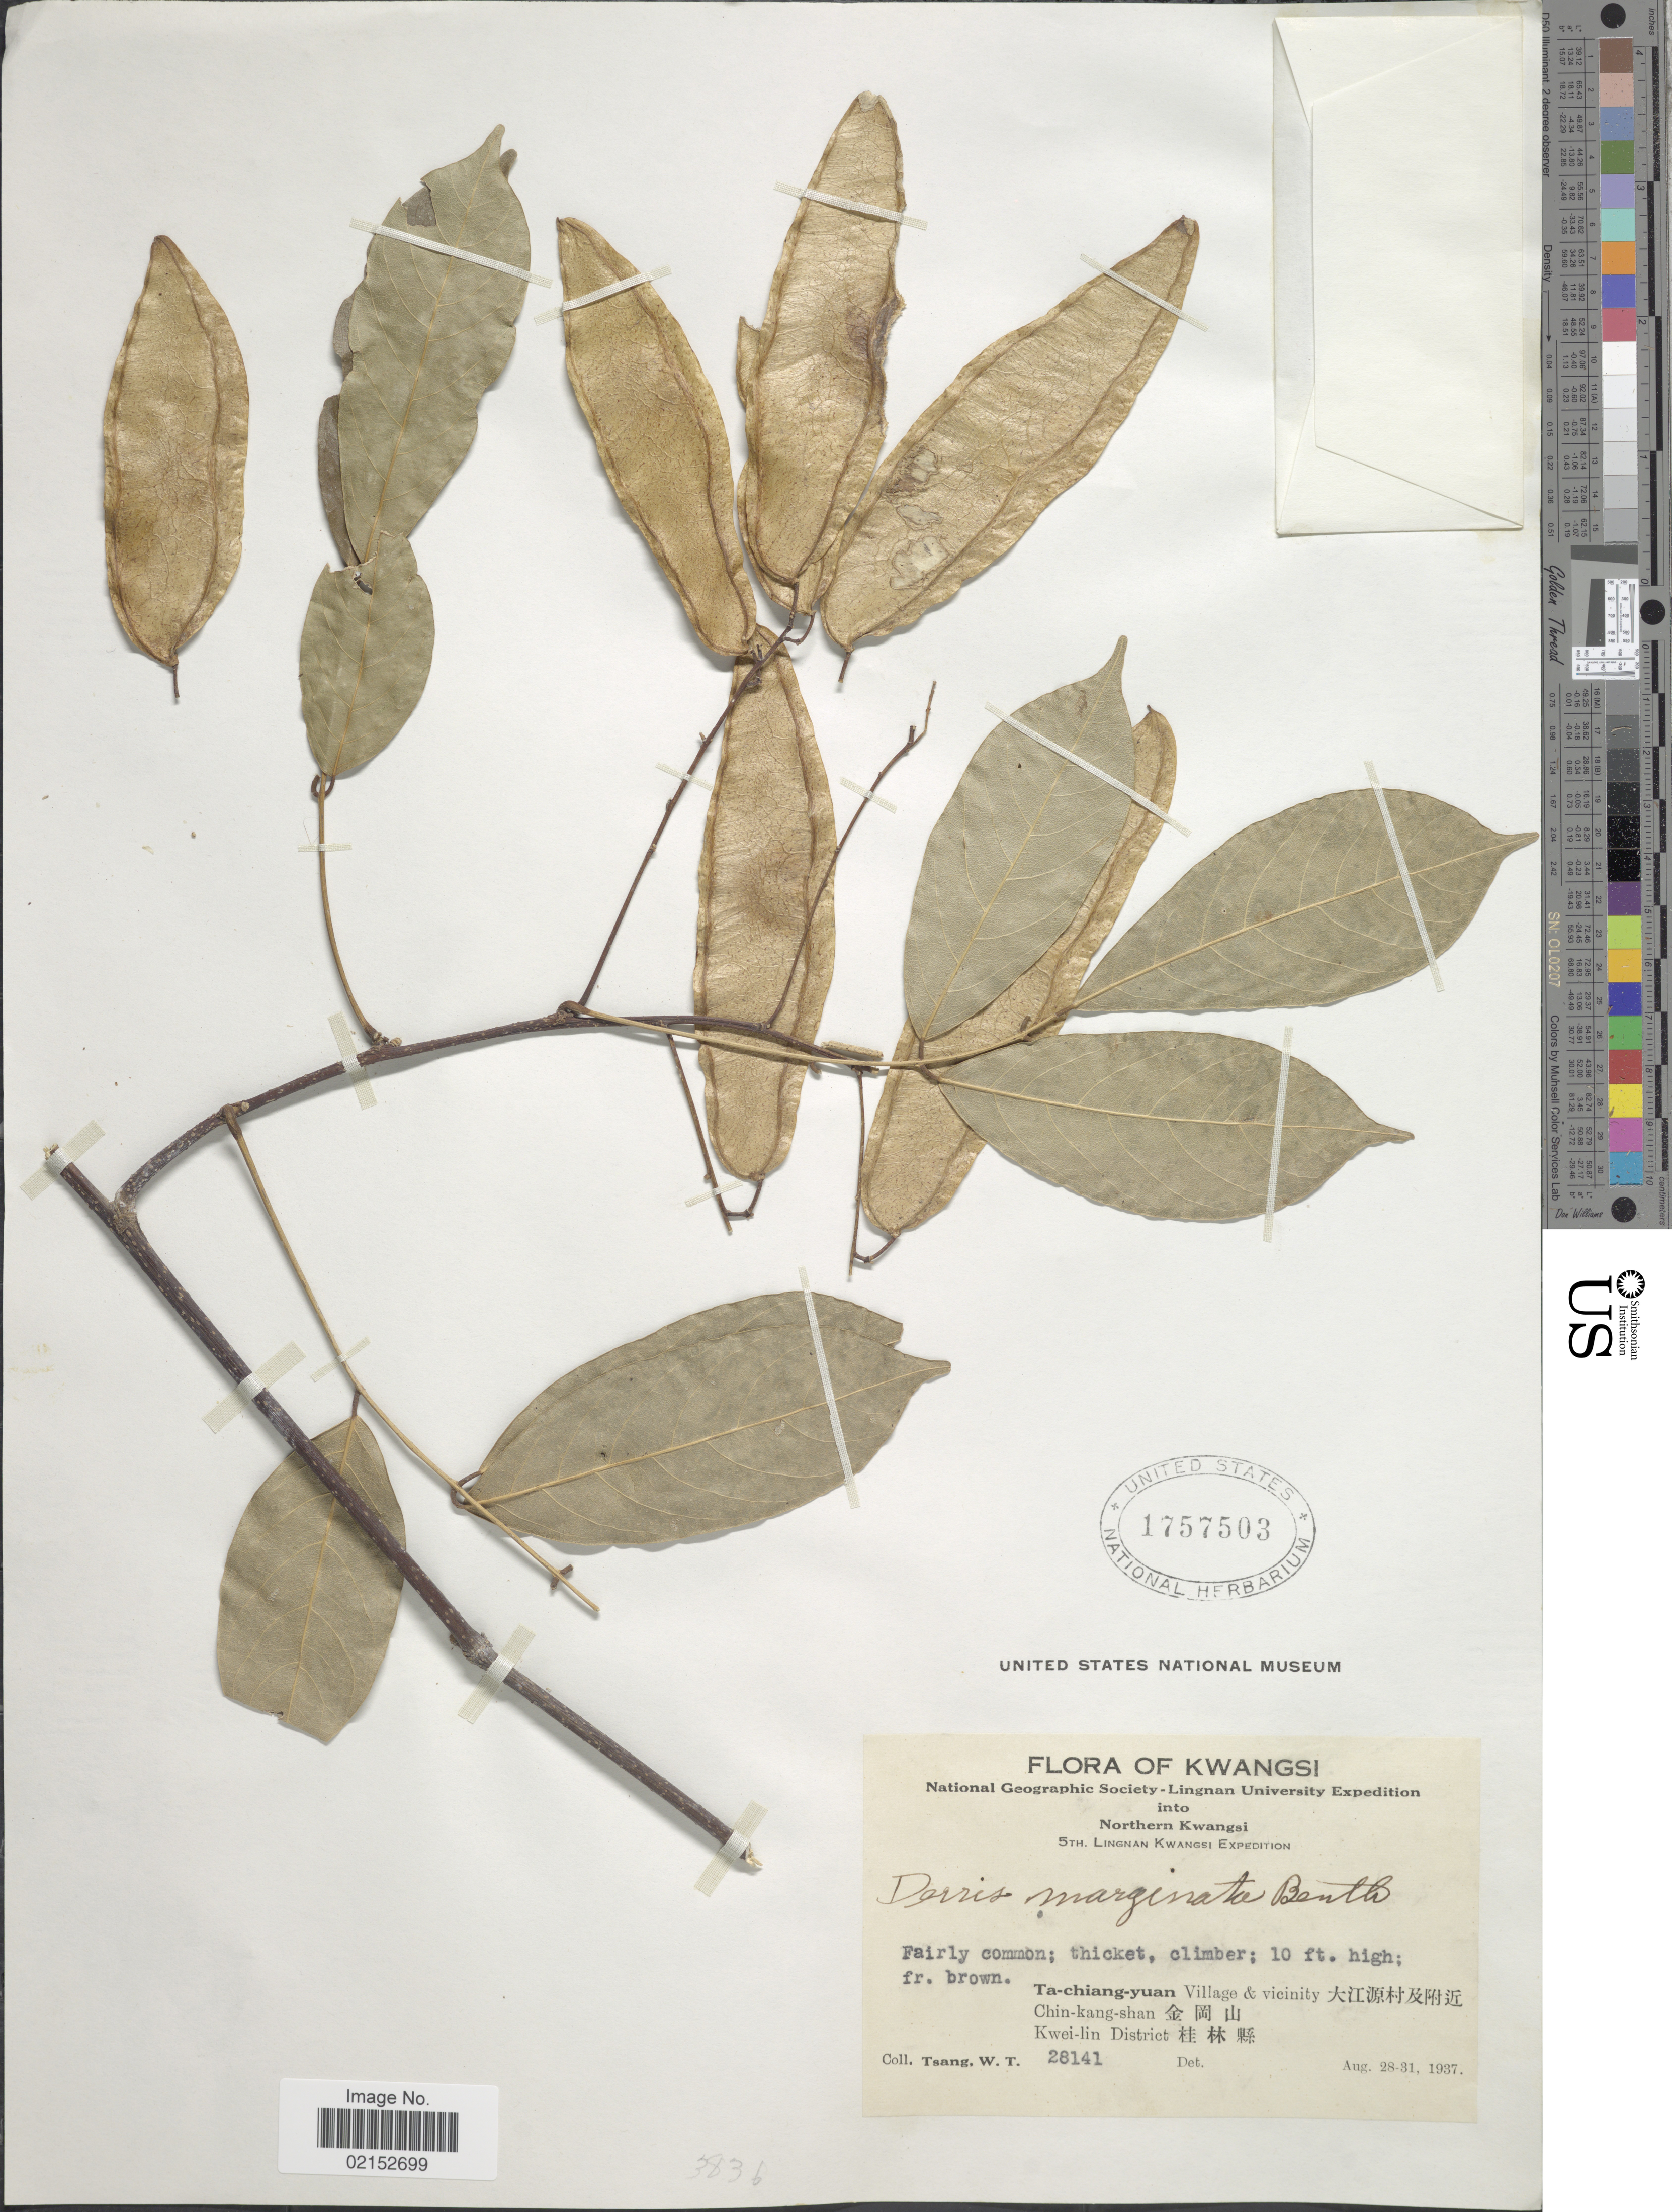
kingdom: Plantae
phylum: Tracheophyta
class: Magnoliopsida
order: Fabales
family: Fabaceae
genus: Derris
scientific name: Derris marginata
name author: (Roxb.) Benth.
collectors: W. T. Tsang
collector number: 28141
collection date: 1937-08-28/1937-08-31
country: China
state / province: Guangxi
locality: Kwangsi, Northern Kwangsi, Ta-chiang-yuan Village & Vicinity, Chin-kang-shan, Kwei-lin District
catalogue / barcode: US 1757503